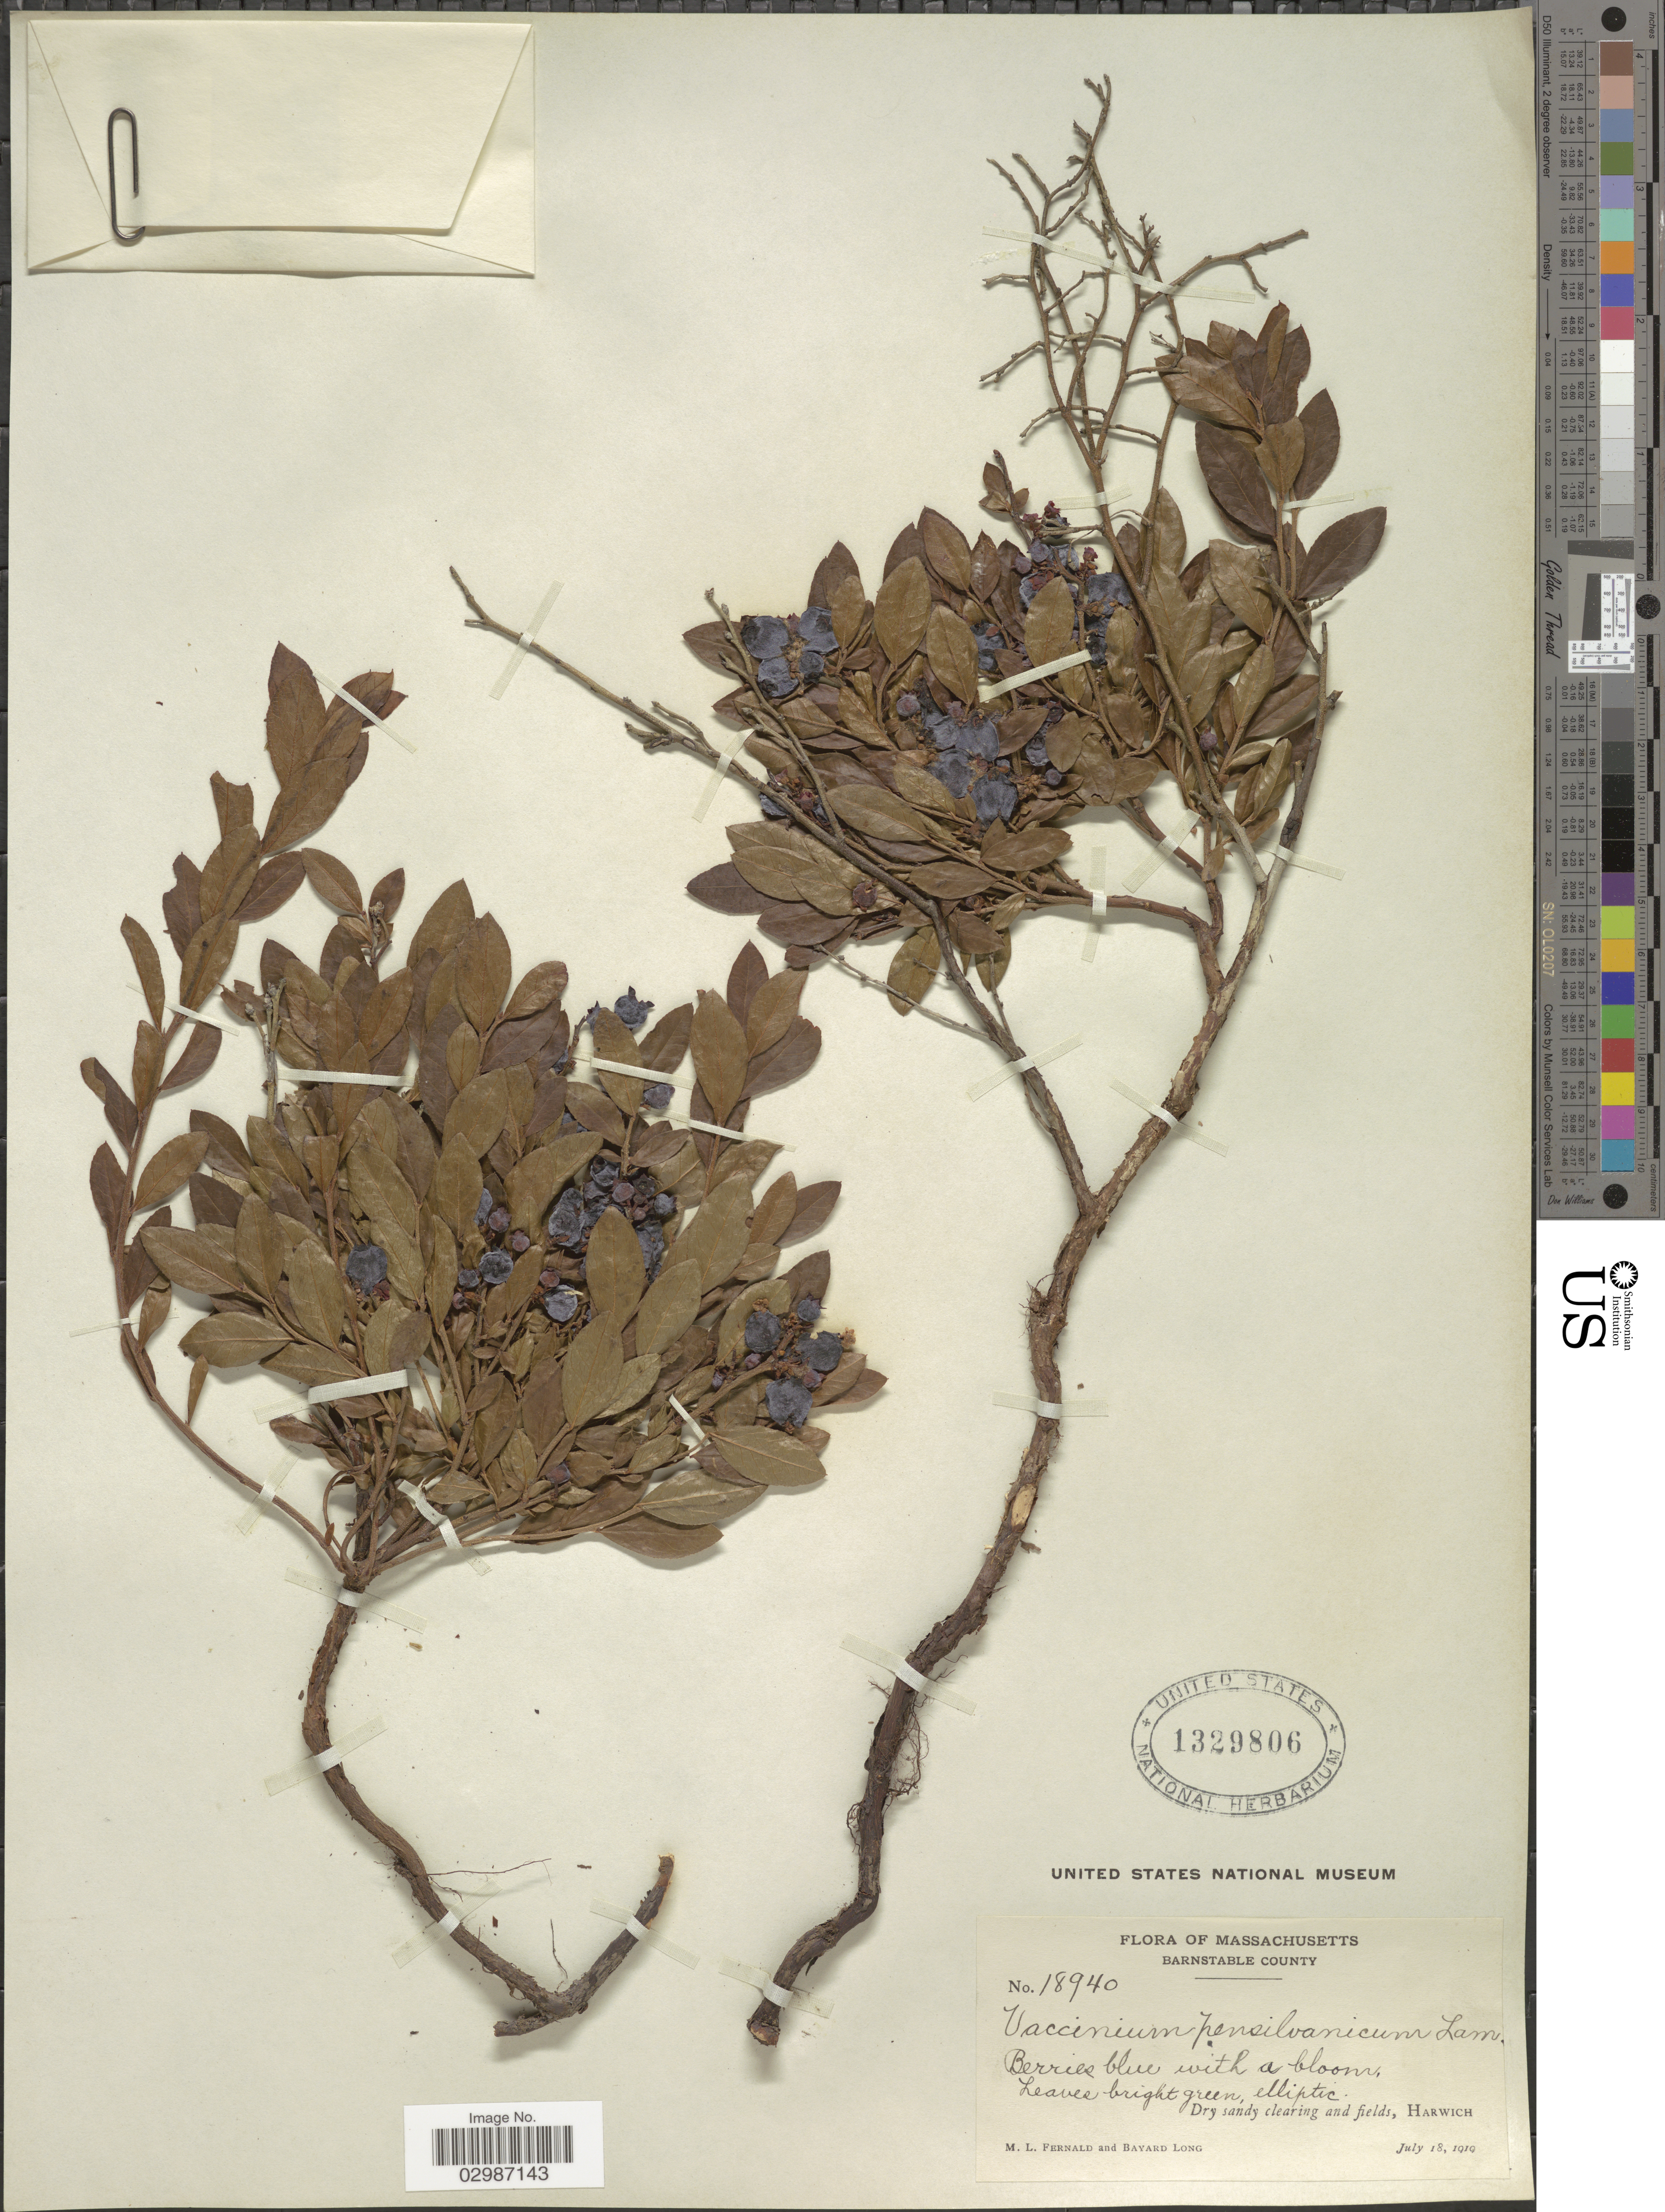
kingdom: Plantae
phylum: Tracheophyta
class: Magnoliopsida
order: Ericales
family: Ericaceae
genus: Vaccinium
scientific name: Vaccinium angustifolium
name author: Aiton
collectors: M. L. Fernald & B. Long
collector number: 18940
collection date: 1919-07-18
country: United States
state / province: Massachusetts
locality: Barnstable County. Dry sandy clearing and fields, Harwich.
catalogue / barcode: US 1329806